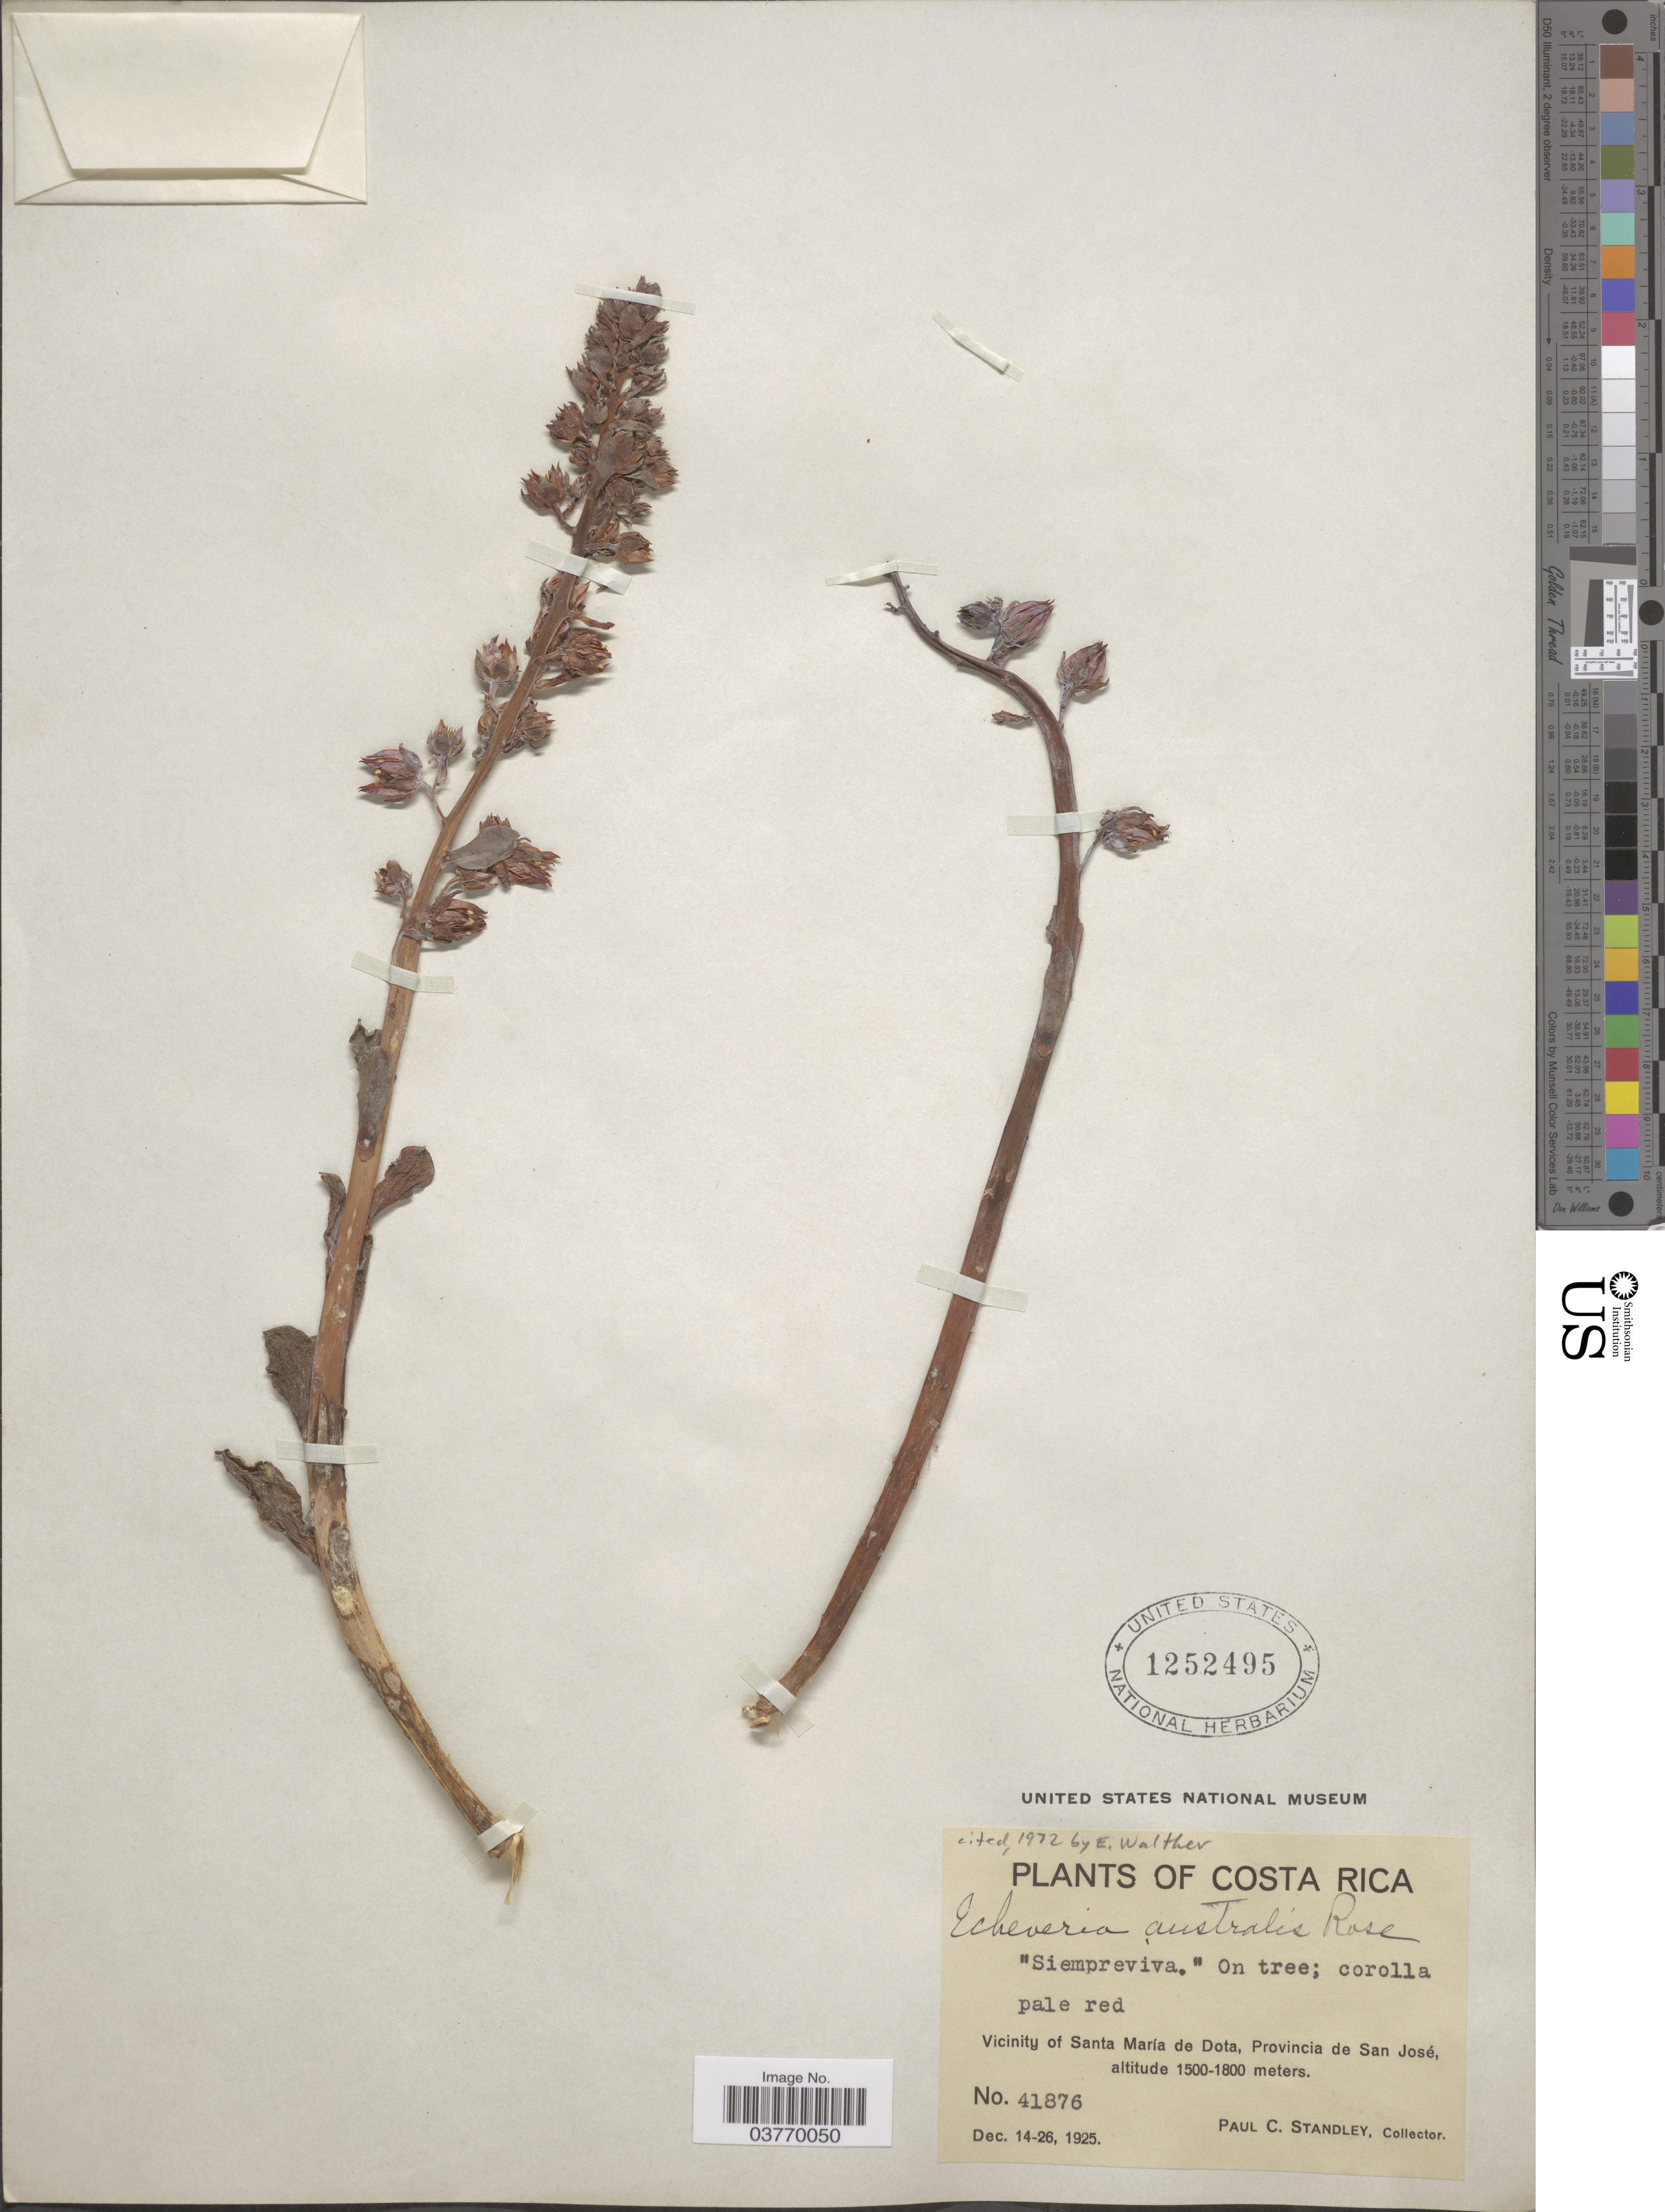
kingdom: Plantae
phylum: Tracheophyta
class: Magnoliopsida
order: Saxifragales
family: Crassulaceae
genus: Echeveria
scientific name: Echeveria australis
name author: Rose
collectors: P. C. Standley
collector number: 41876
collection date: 1925-12-14/1925-12-26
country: Costa Rica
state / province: San José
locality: Vicinity of Santa María de Dota, Provincia de San José.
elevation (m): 1500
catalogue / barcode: US 1252495